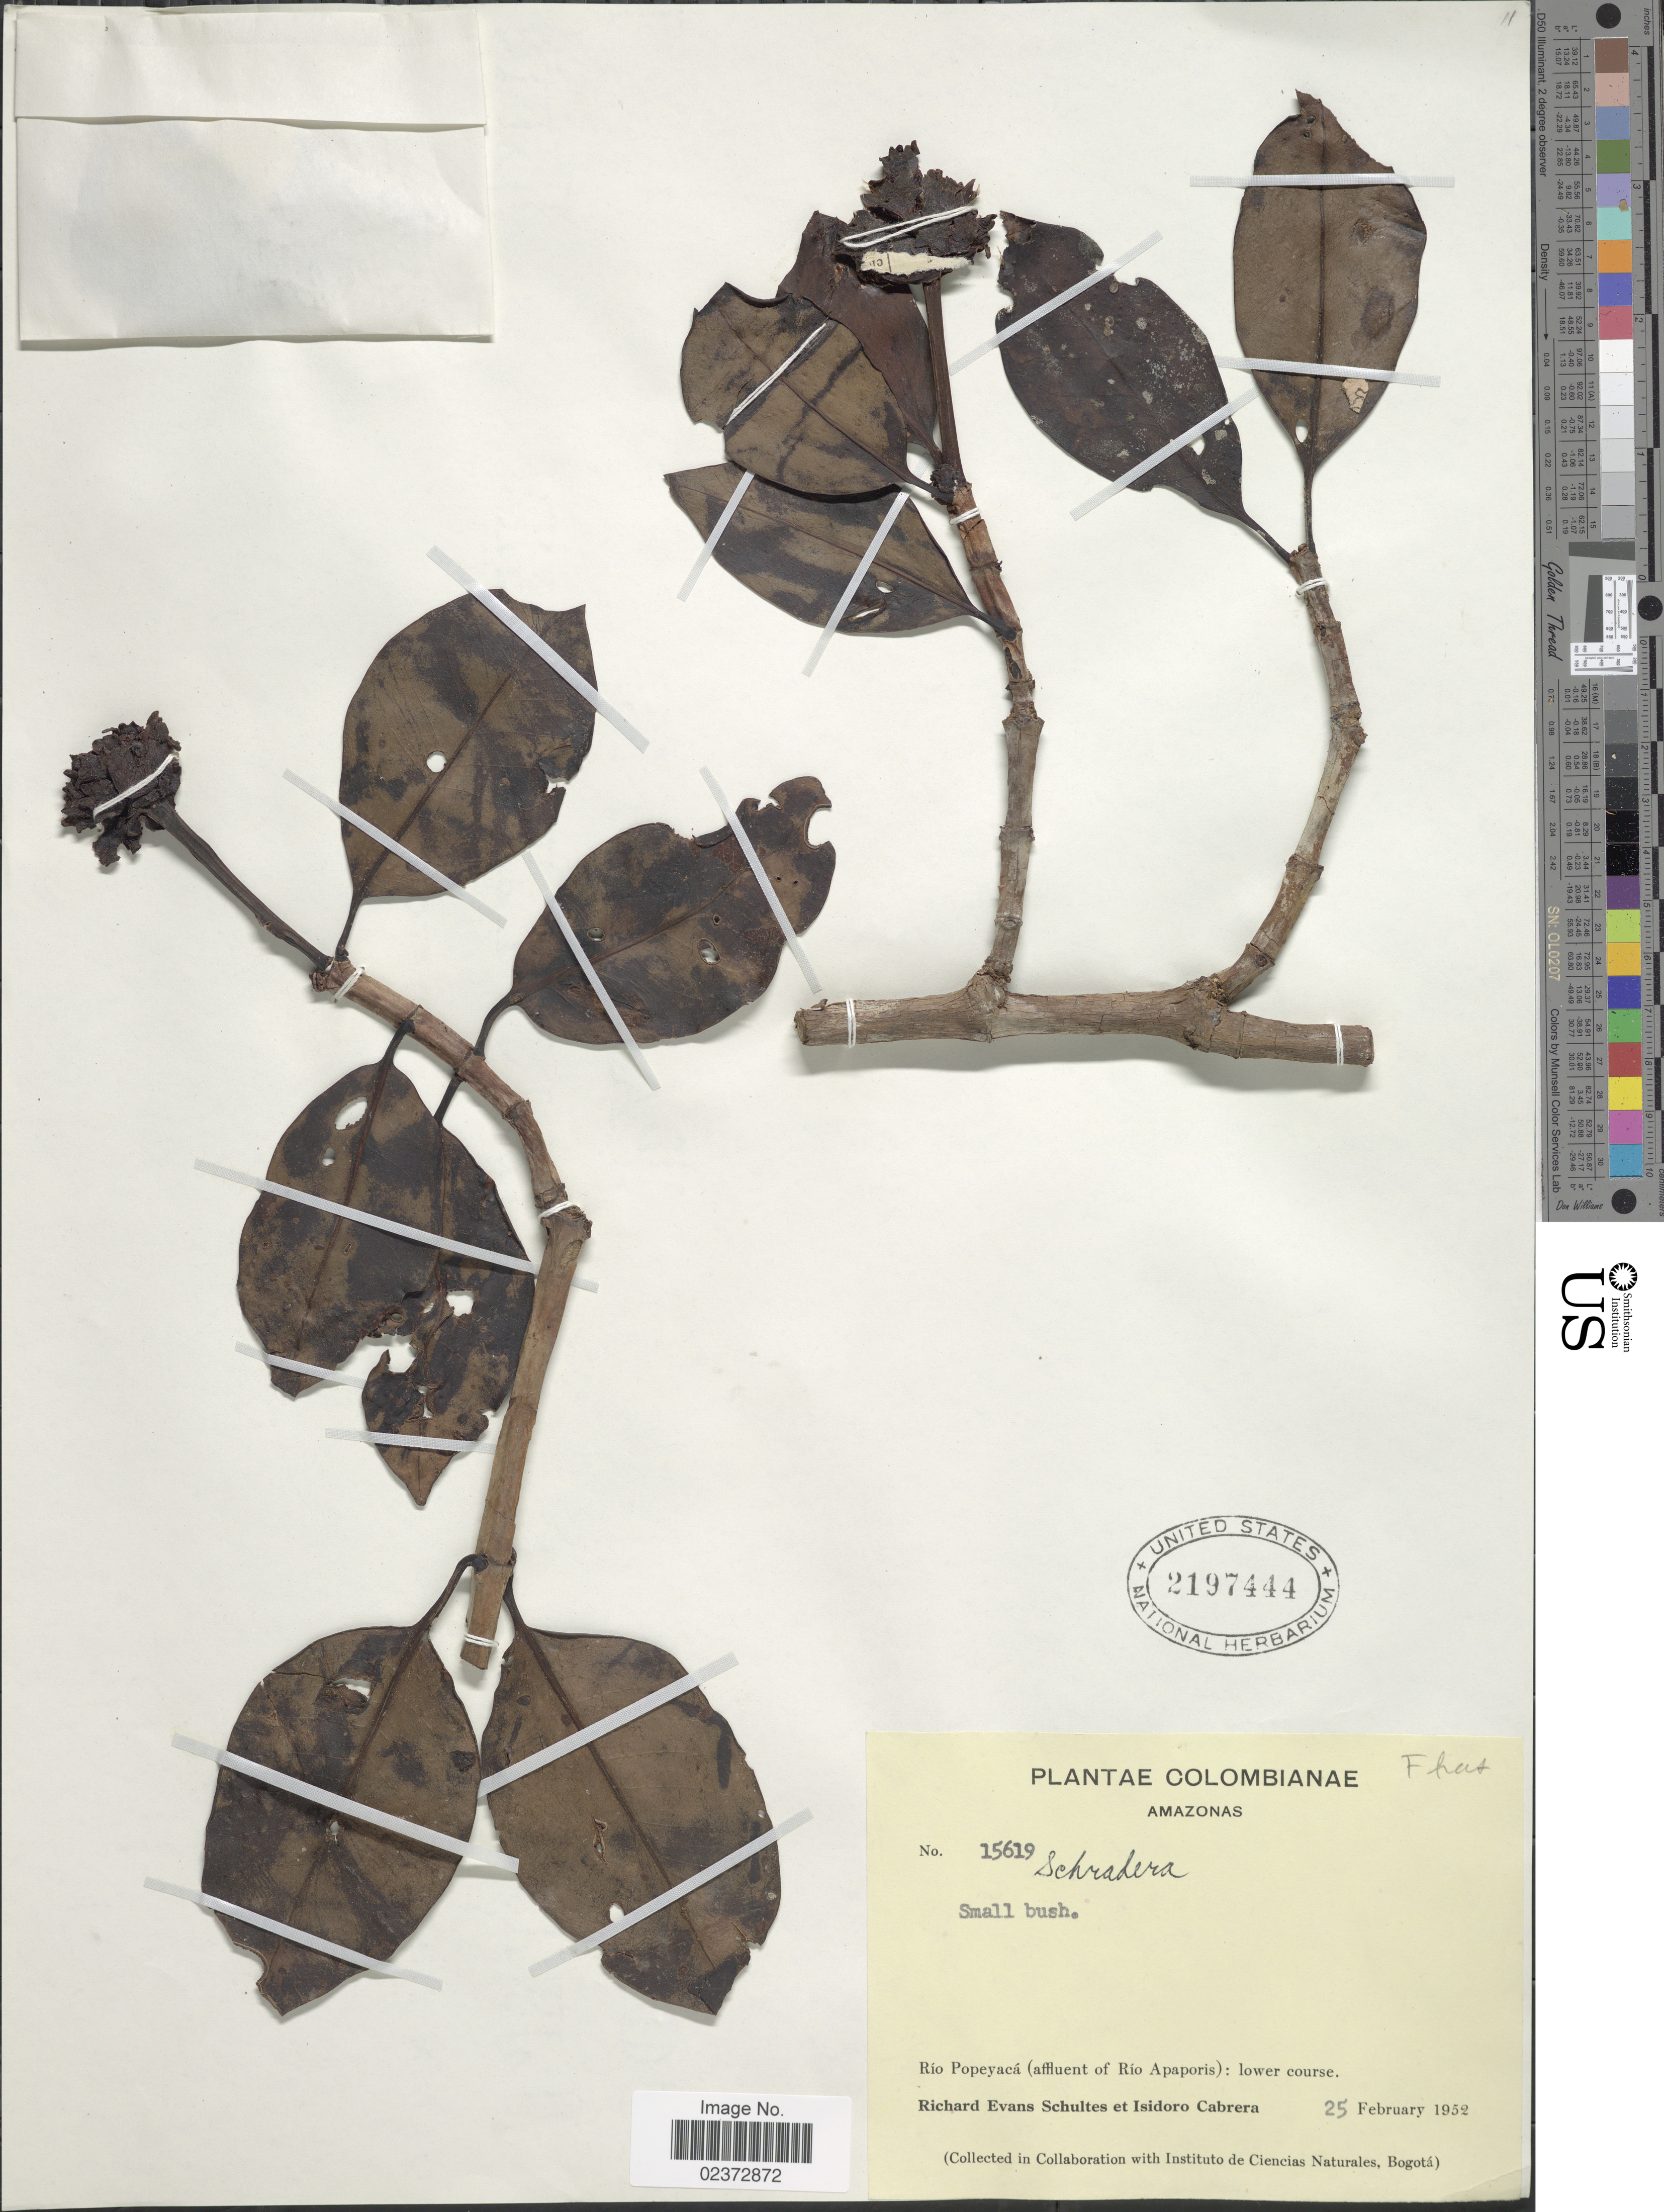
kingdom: Plantae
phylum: Tracheophyta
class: Magnoliopsida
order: Gentianales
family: Rubiaceae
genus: Schradera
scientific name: Schradera sp.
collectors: R. E. Schultes & I. Cabrera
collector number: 15619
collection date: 1952-02-25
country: Colombia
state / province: Amazônas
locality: Río Popeyacá (afluent of Río Apaporis): lower course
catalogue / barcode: US 2197444